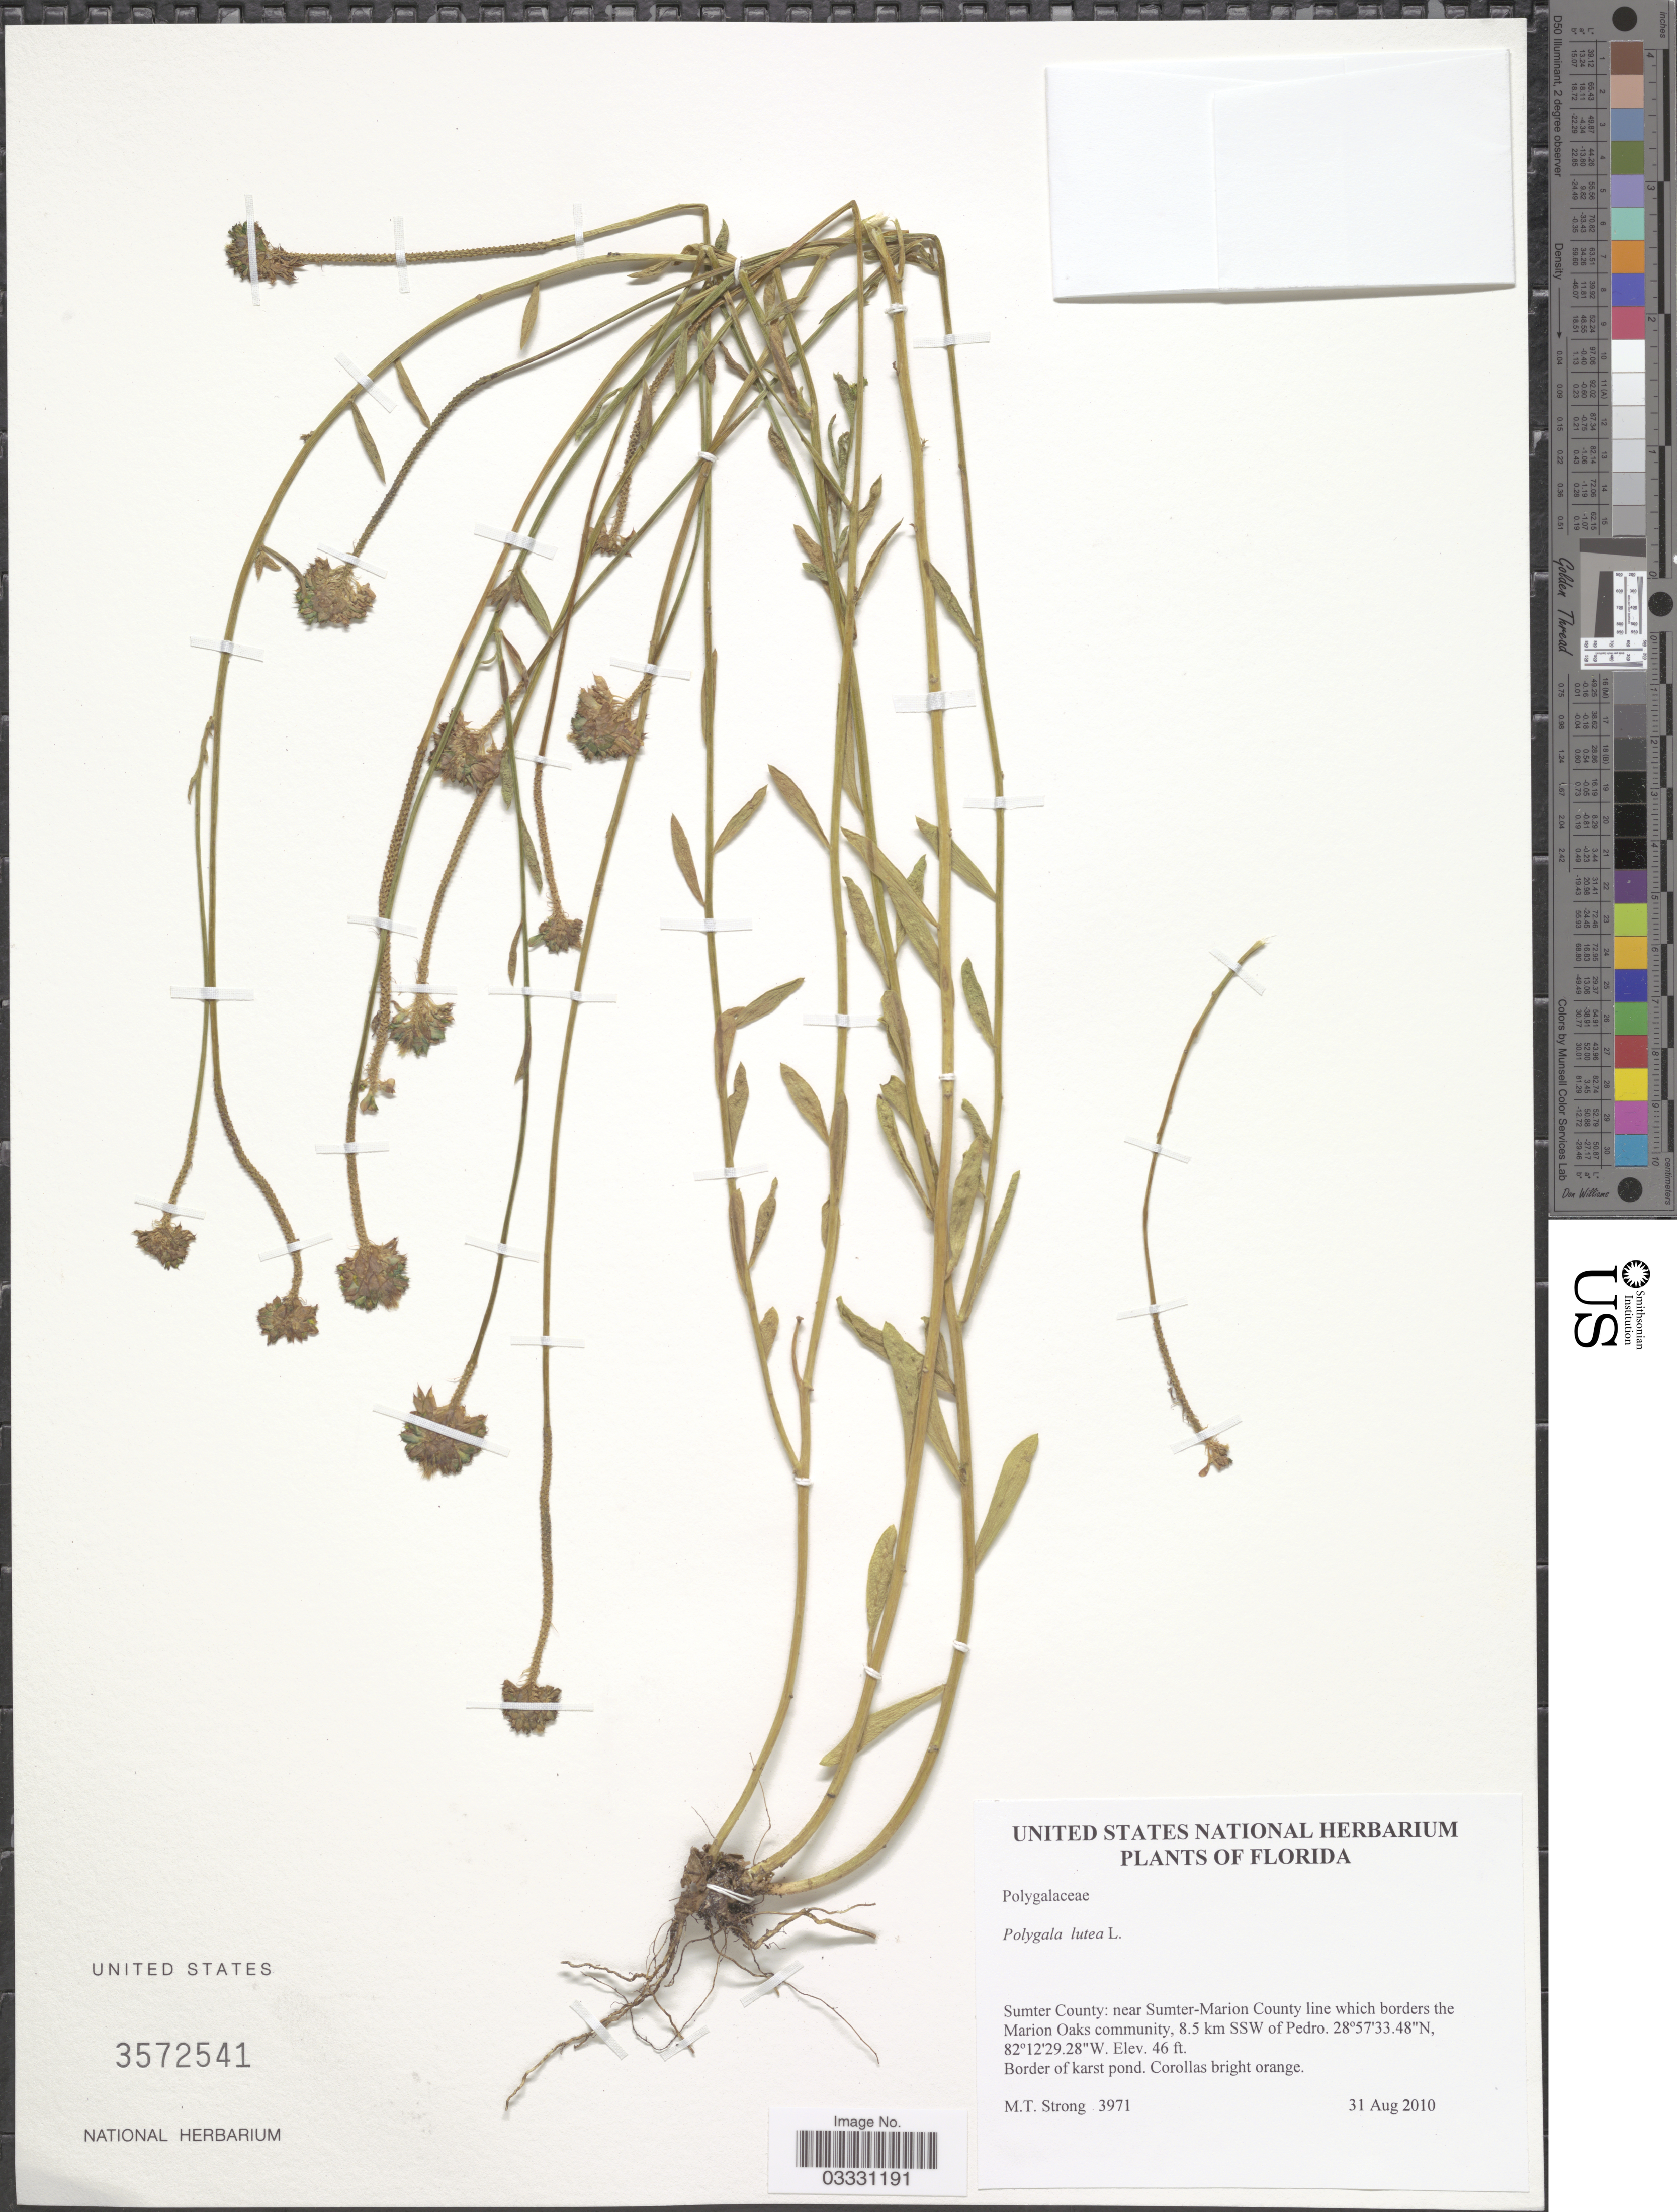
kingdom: Plantae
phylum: Tracheophyta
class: Magnoliopsida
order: Fabales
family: Polygalaceae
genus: Polygala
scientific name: Polygala lutea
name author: L.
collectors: M. T. Strong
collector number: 3971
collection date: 2010-08-31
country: United States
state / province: Florida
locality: Sumter County: near Sumter-Marion County line which borders the Marion Oaks community, 8.5 km SSW of Pedro.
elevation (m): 14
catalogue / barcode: US 3572541